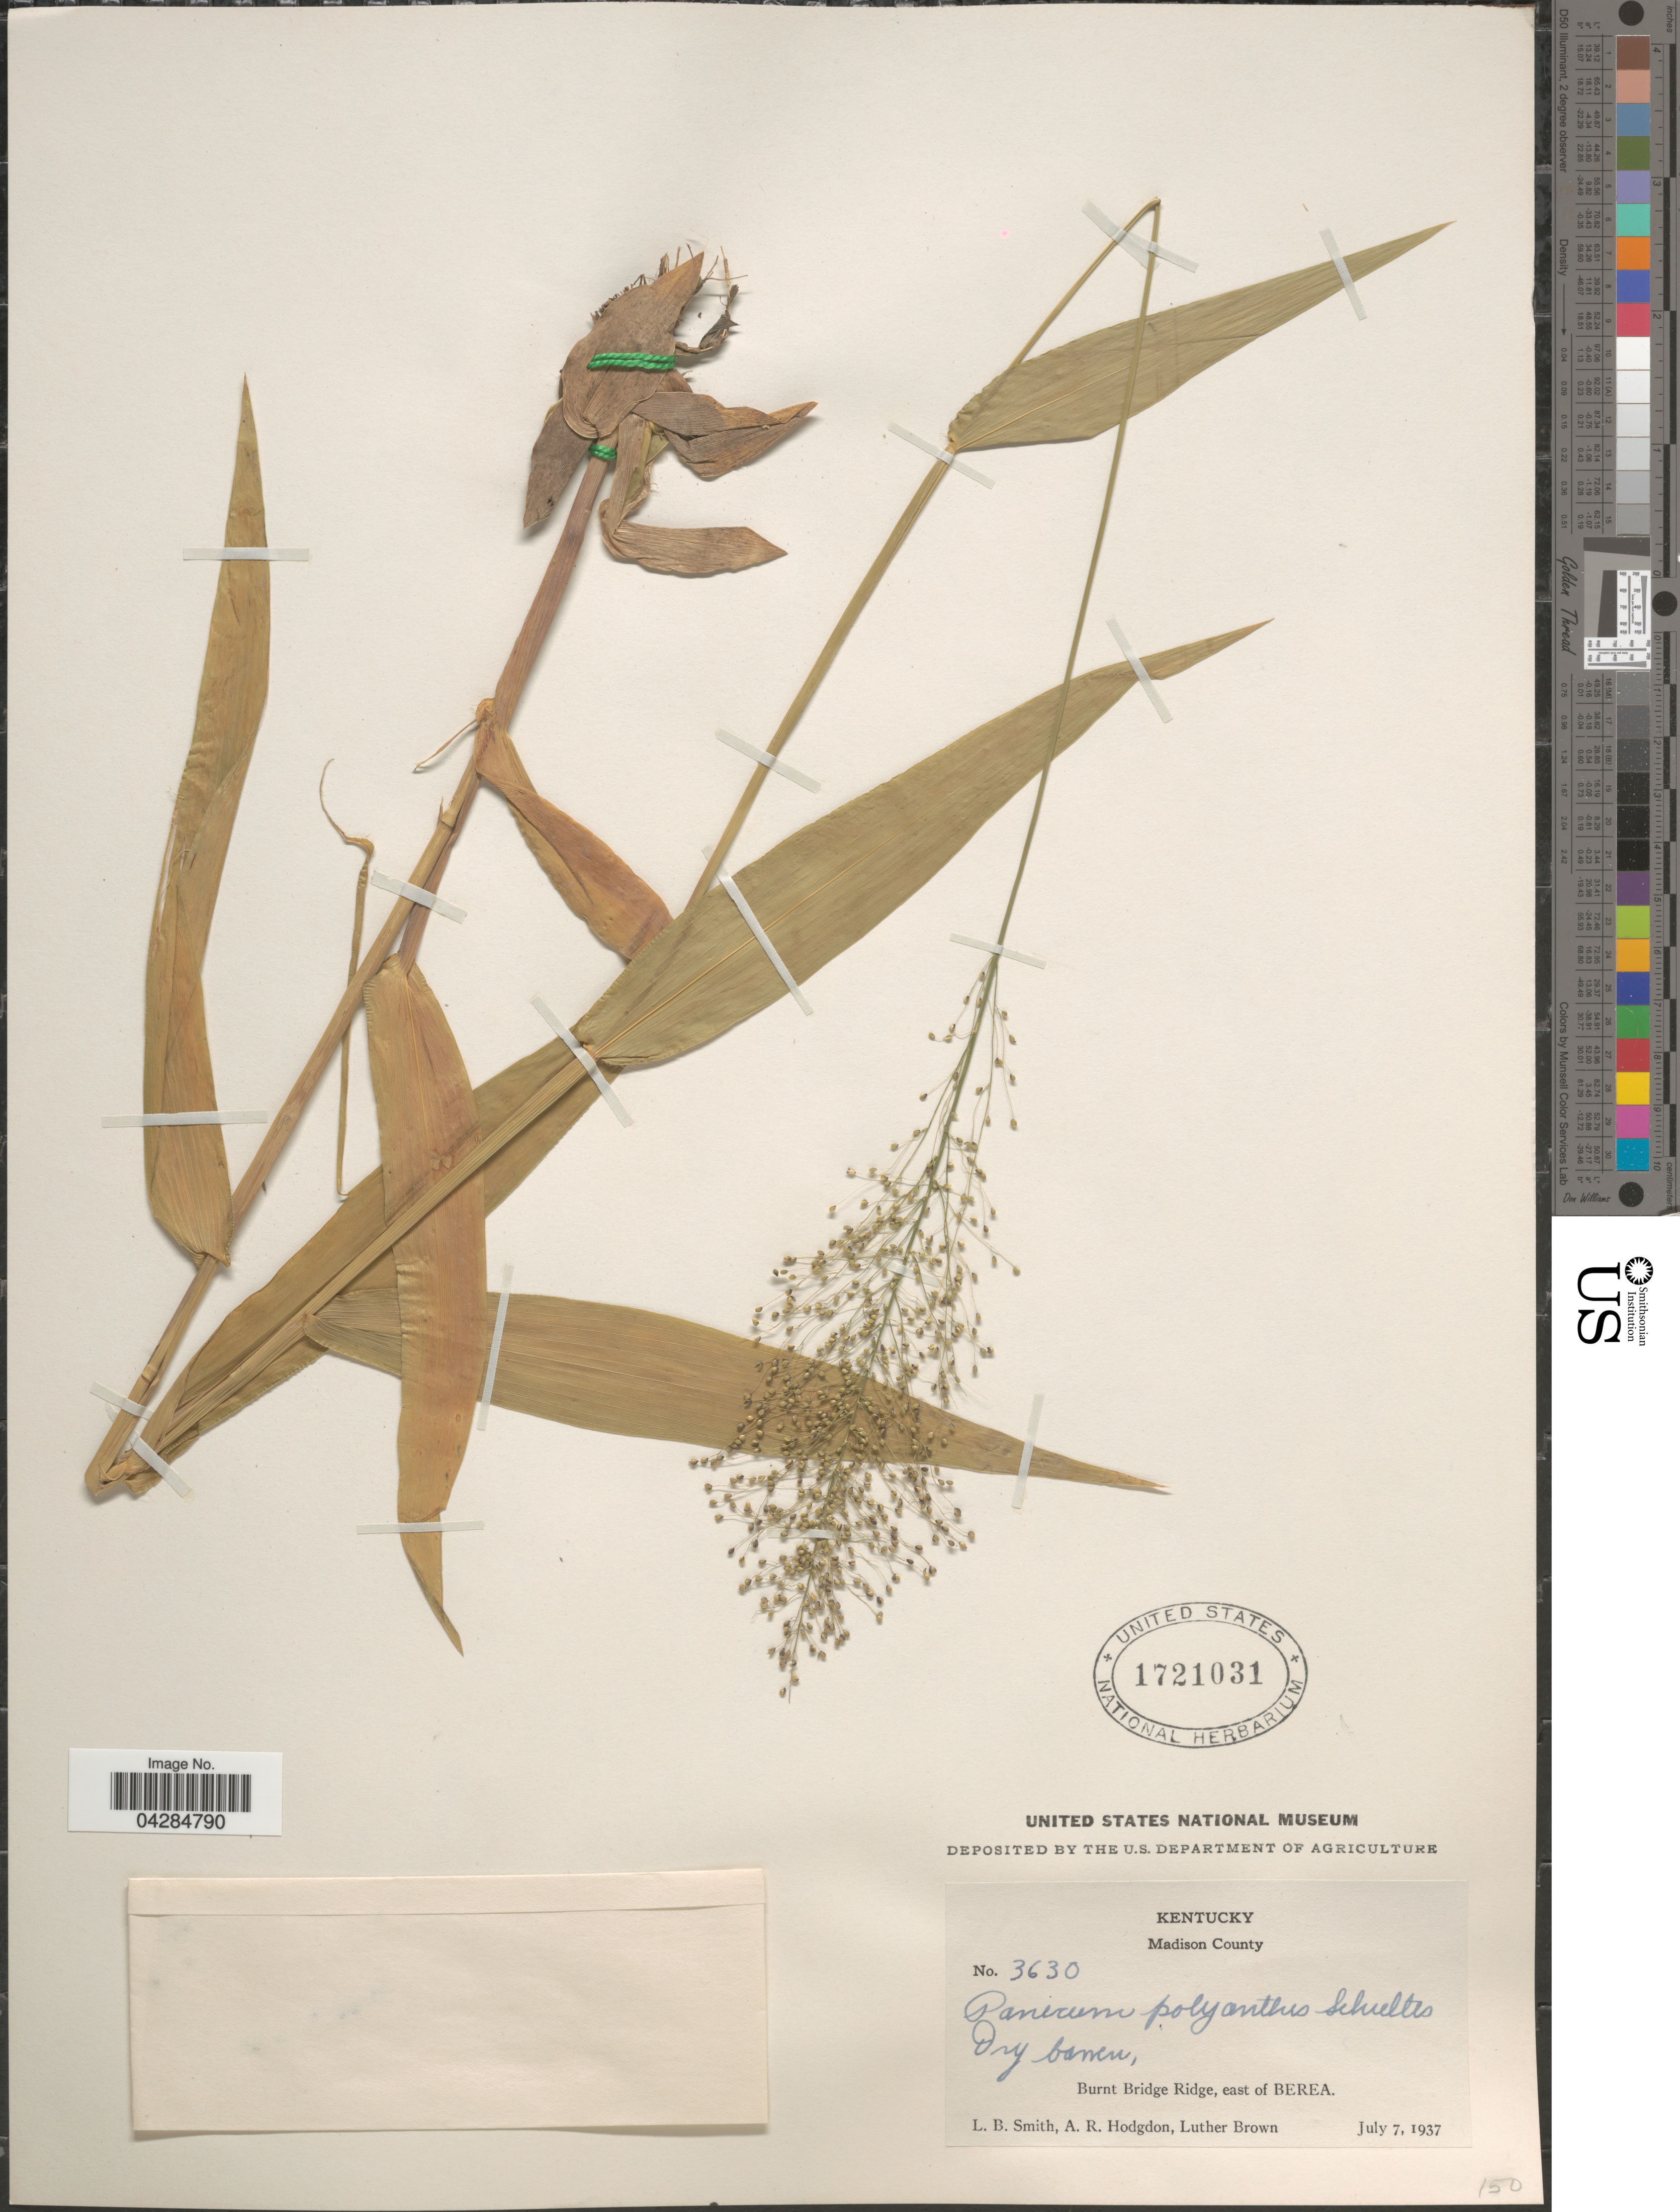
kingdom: Plantae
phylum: Tracheophyta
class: Liliopsida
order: Poales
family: Poaceae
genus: Dichanthelium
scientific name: Dichanthelium polyanthes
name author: (Schult.) Mohlenbr.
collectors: L. Smith, A. R. Hodgdon & L. Brown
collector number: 3630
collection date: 1937-07-07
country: United States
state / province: Kentucky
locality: Madison County. Burnt Bridge Ridge, east of Berea.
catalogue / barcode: US 1721031